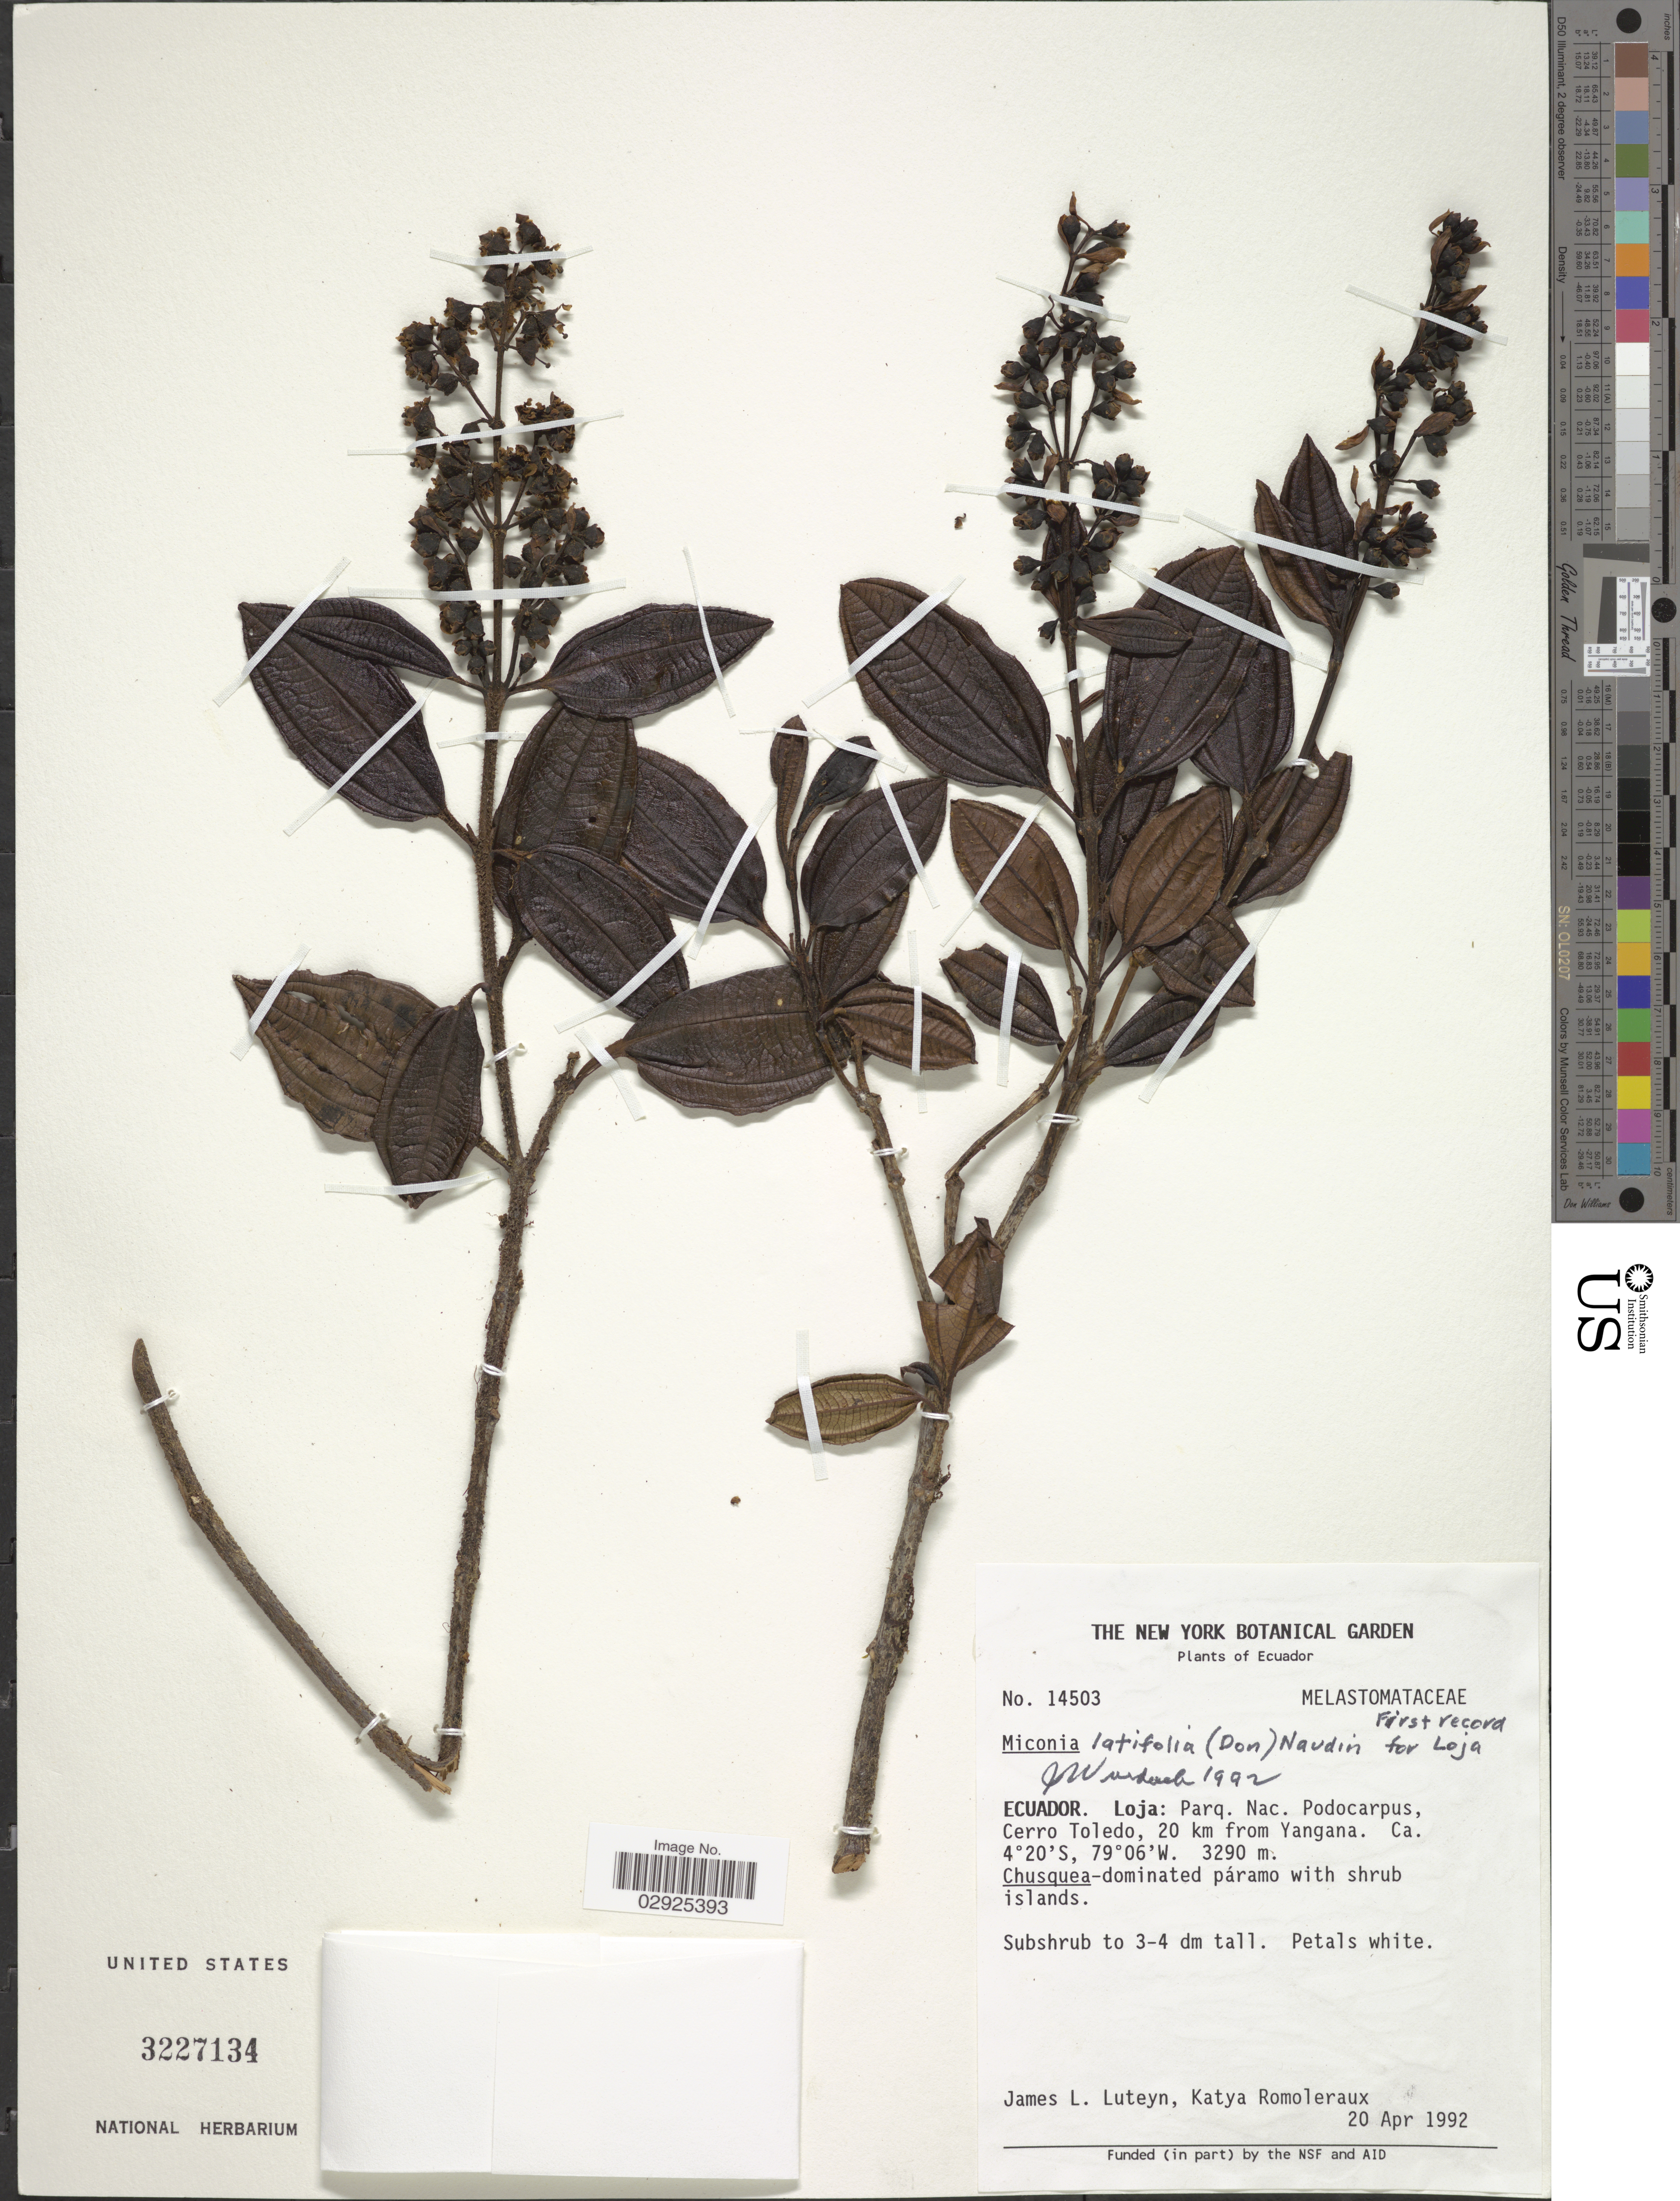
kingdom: Plantae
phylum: Tracheophyta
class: Magnoliopsida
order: Myrtales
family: Melastomataceae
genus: Miconia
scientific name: Miconia latifolia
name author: (D. Don) Naudin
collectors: J. Luteyn & K. Romoleraux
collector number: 14503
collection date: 1992-04-20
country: Ecuador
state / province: Loja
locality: Parq. Nac. Podocarpus, Cerro Toledo, 20 km from Yangana.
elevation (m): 3290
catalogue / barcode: US 3227134